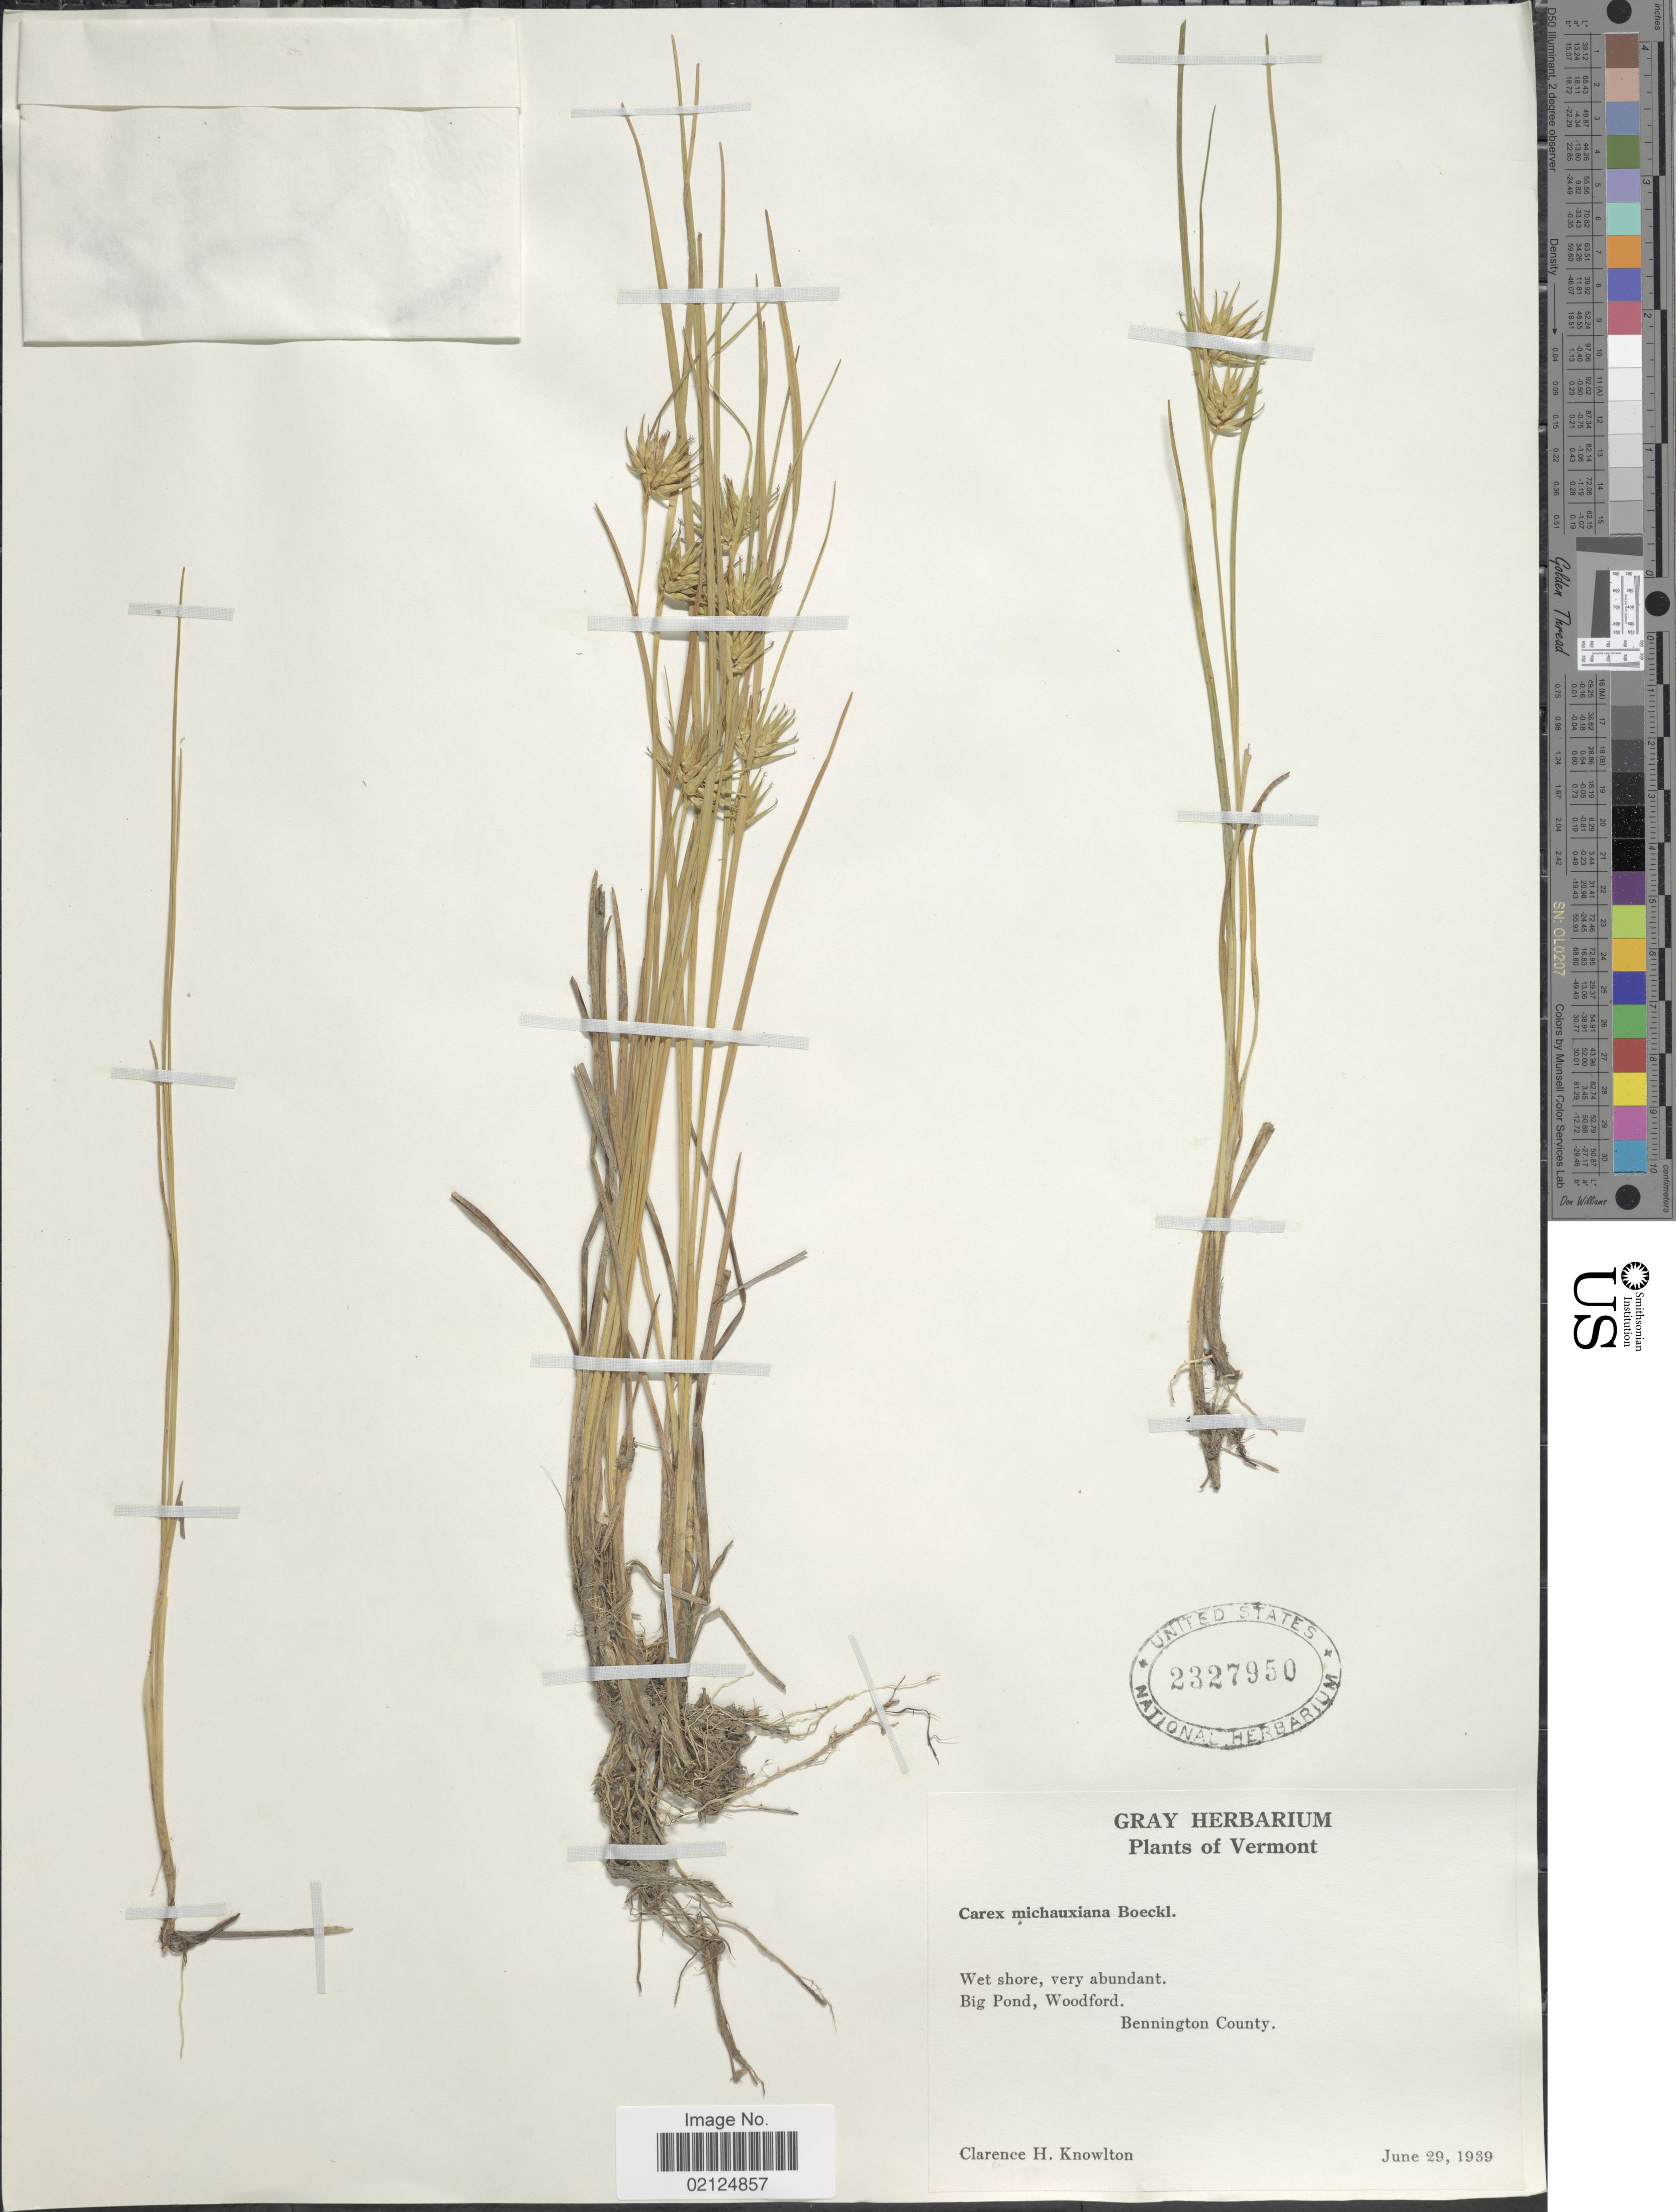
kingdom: Plantae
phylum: Tracheophyta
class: Liliopsida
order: Poales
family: Cyperaceae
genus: Carex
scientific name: Carex michauxiana subsp. michauxiana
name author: Boeckeler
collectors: C. H. Knowlton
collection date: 1939-06-29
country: United States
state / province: Vermont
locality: Big Pond, Woodford, Bennington County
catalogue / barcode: US 2327950